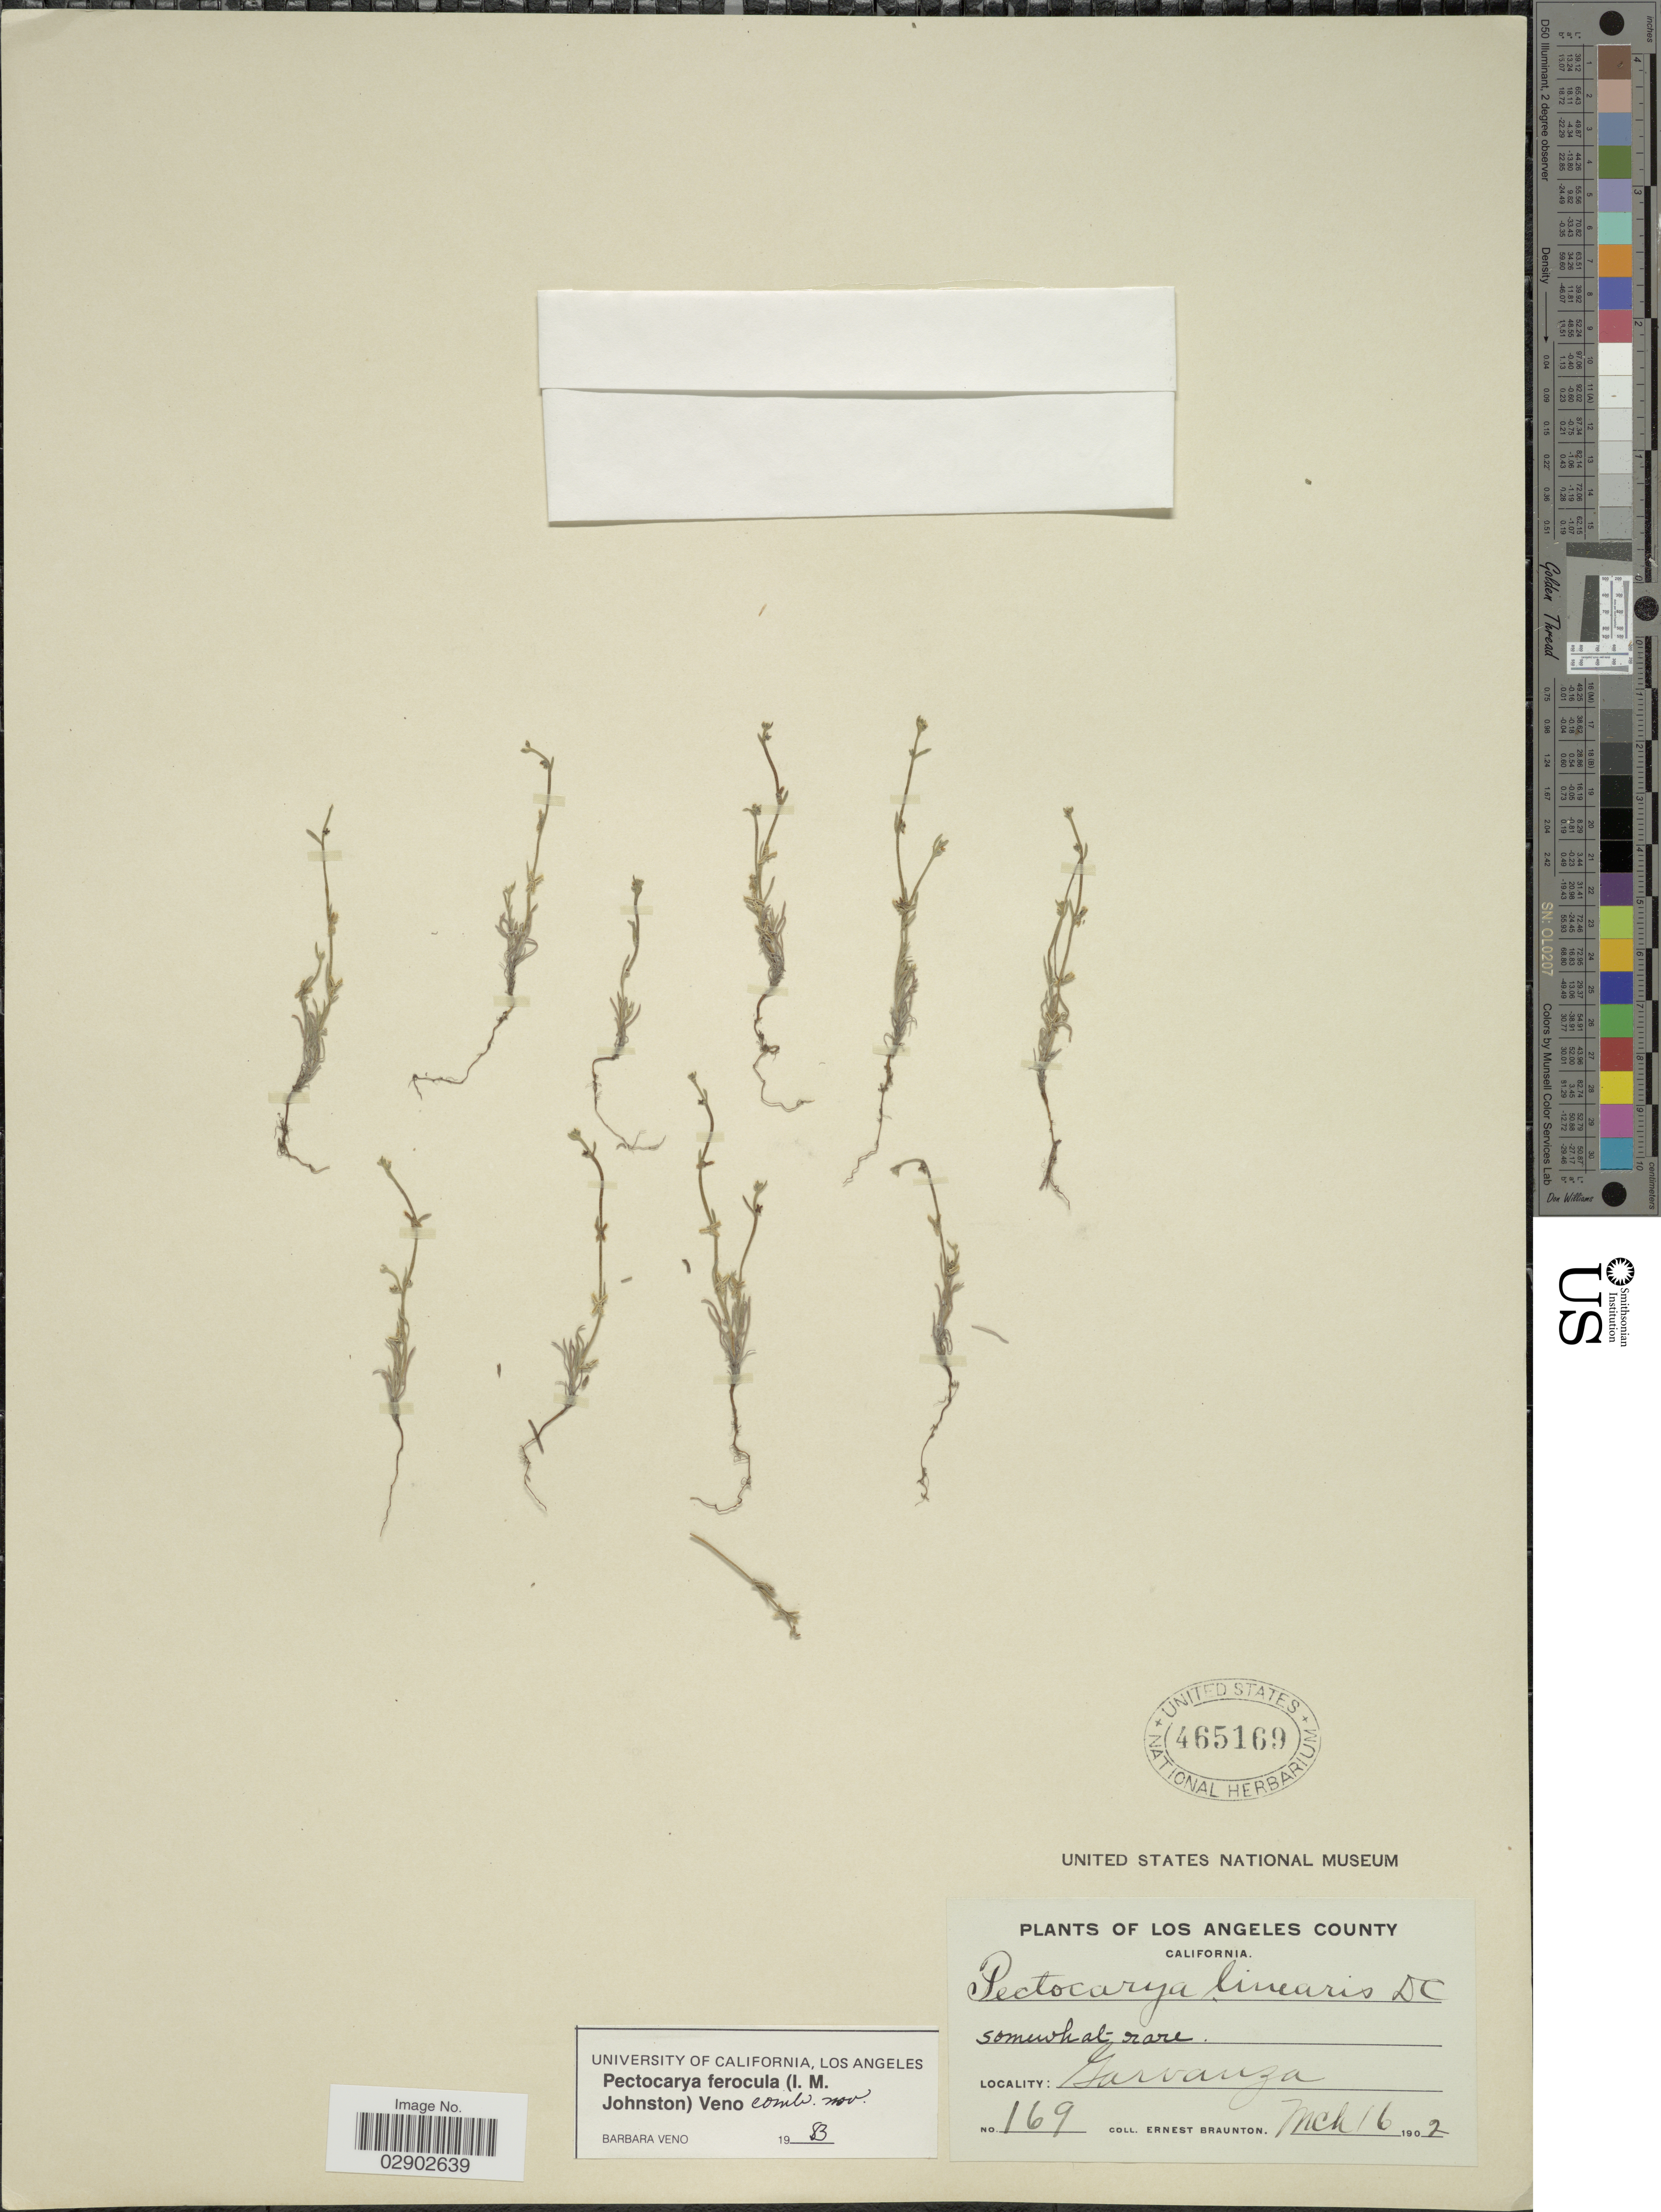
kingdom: Plantae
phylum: Tracheophyta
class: Magnoliopsida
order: Boraginales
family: Boraginaceae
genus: Pectocarya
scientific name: Pectocarya linearis subsp. ferocula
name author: (I.M. Johnst.) Thorne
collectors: E. Braunton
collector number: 169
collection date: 1902-03-16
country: United States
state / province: California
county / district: Los Angeles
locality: Los Angeles County, Garvanza.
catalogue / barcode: US 465169